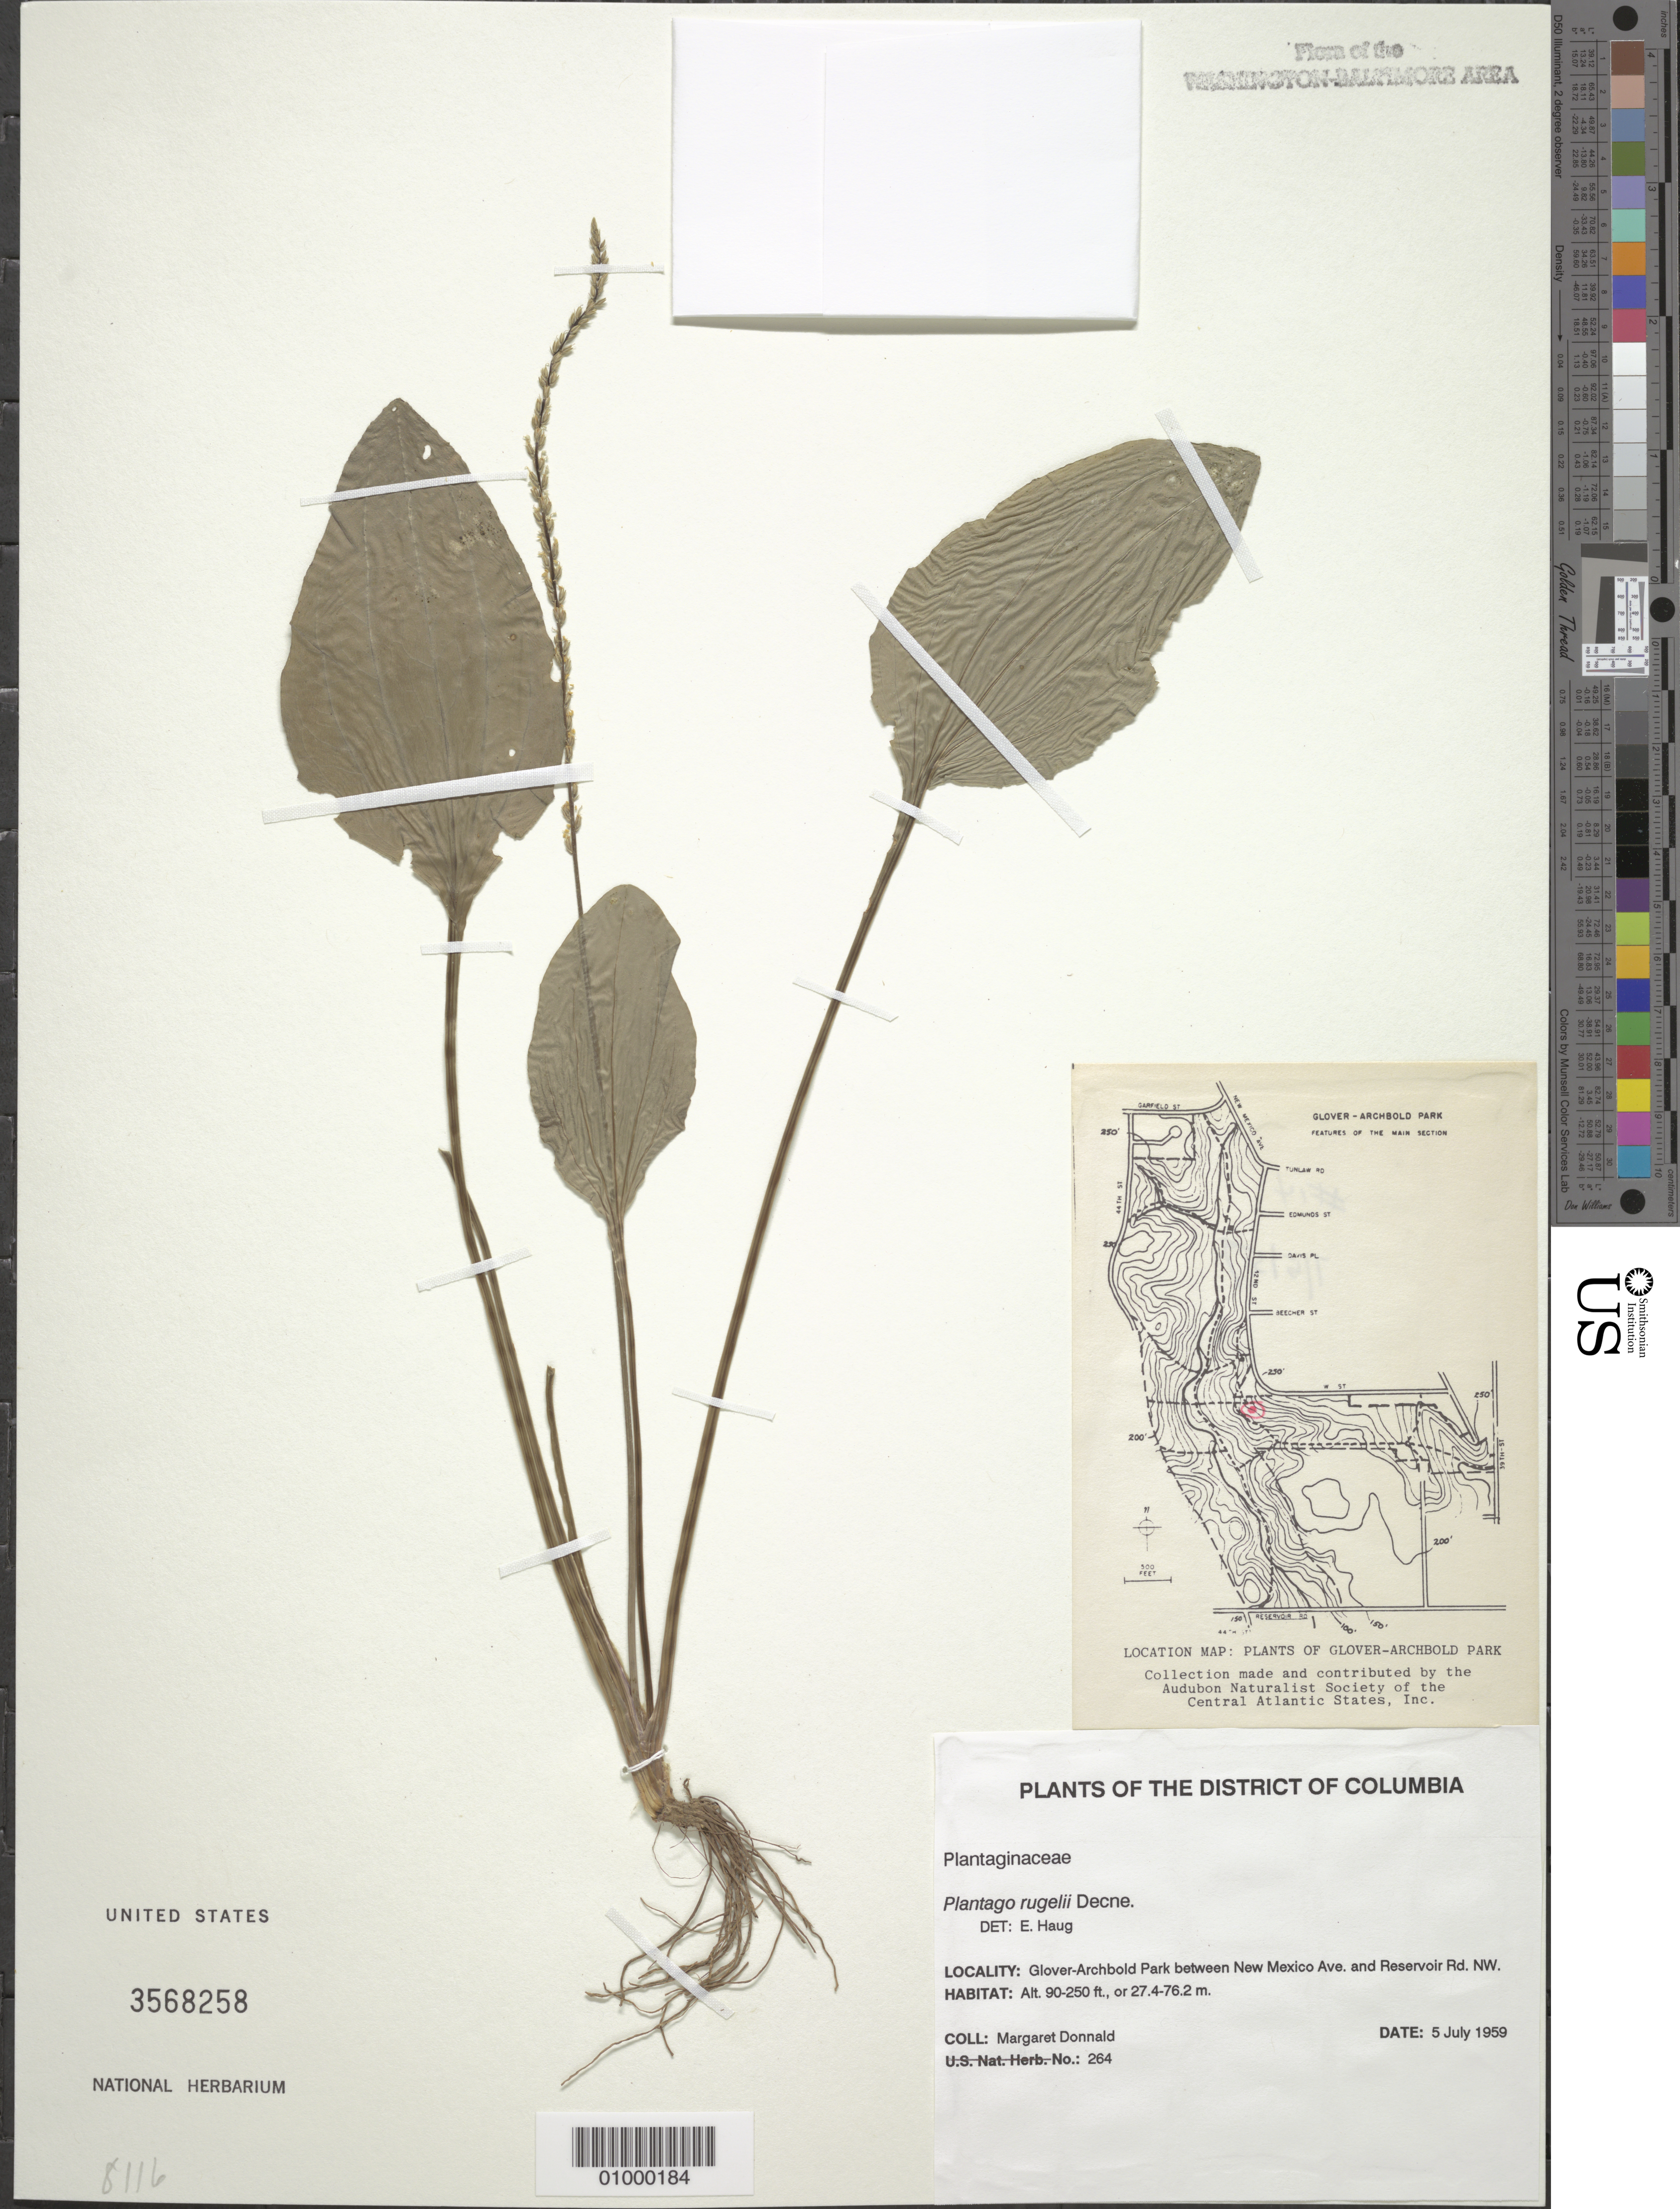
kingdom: Plantae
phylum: Tracheophyta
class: Magnoliopsida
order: Lamiales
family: Plantaginaceae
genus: Plantago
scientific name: Plantago rugelii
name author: Decne.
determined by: Haug, E., (UNITED STATES)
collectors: M. Donnald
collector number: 264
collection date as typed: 5 July 1959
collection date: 1959-07-05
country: United States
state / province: District of Columbia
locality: Glover-Archbold Park between New Mexico Avenue and Reservoir Road NW.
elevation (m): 27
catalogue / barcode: US 3568258